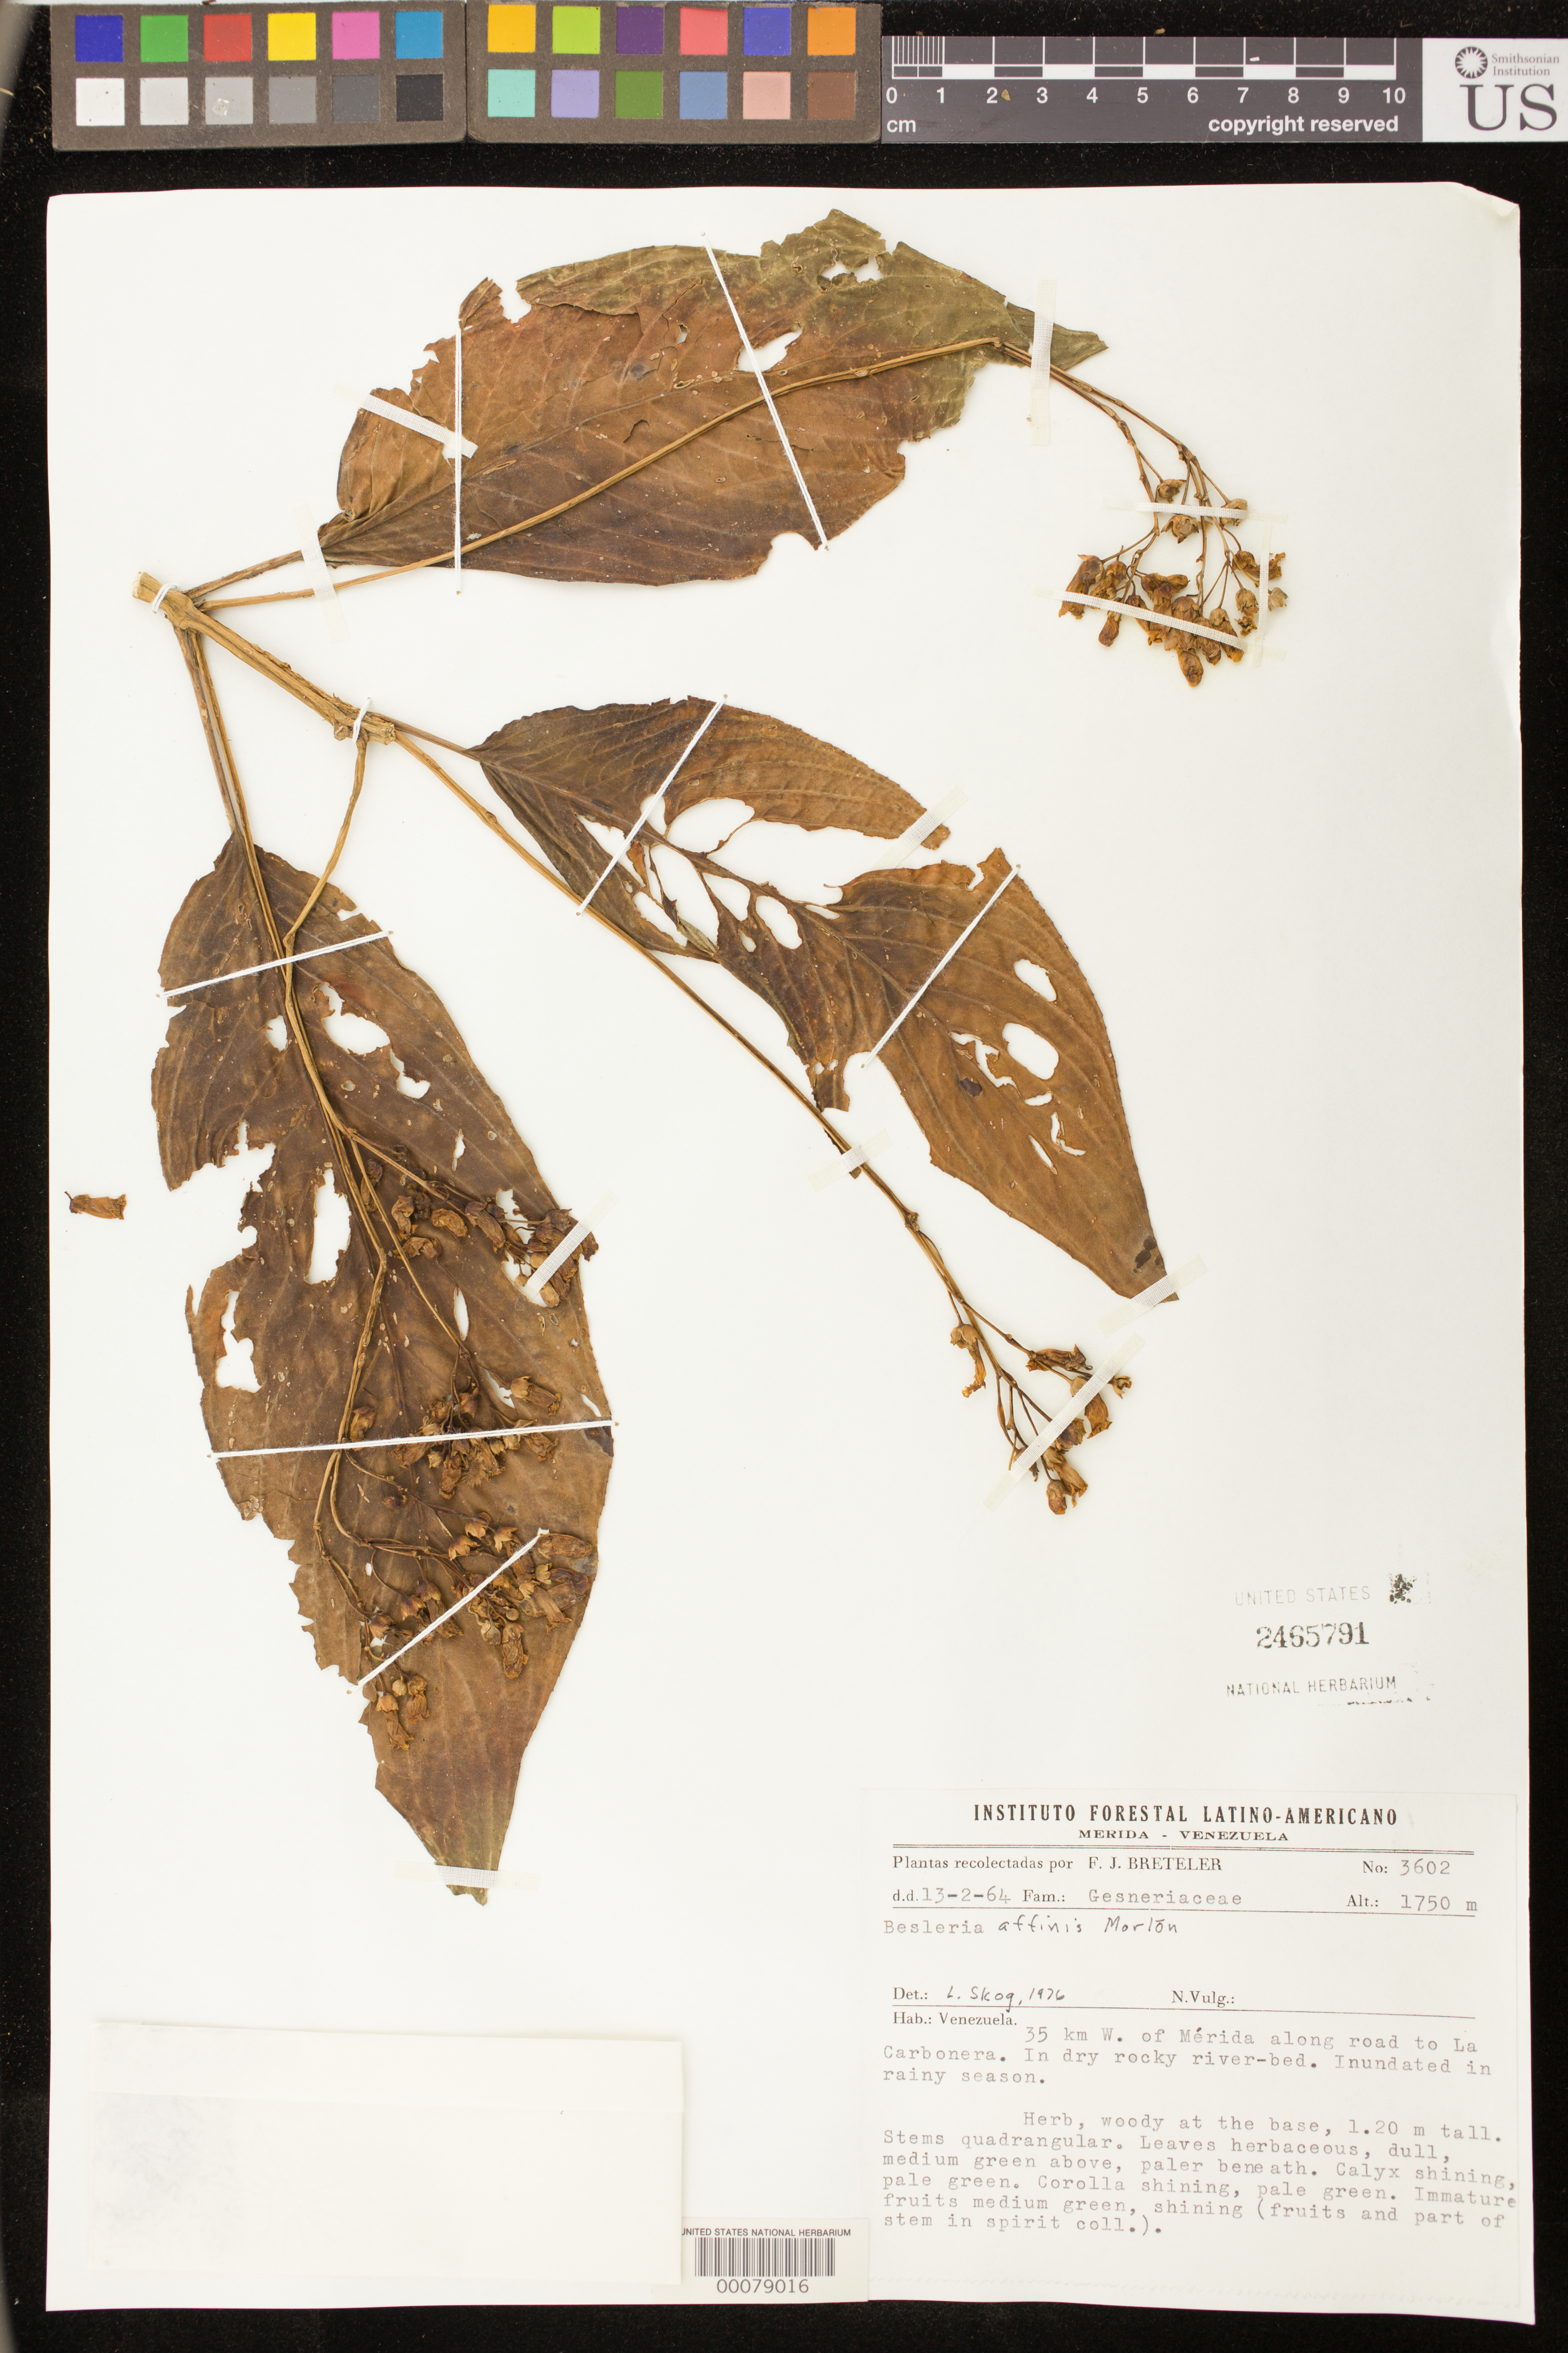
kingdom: Plantae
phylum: Tracheophyta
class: Magnoliopsida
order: Lamiales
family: Gesneriaceae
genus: Besleria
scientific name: Besleria affinis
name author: C.V. Morton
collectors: F. J. Breteler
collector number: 3602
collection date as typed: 13 Feb 1964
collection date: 1964-02-13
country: Venezuela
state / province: Mérida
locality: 35 km W of Merida along road to La Carbonera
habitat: In dry rocky river-bed, inundated in rainy season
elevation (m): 1750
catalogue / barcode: US 2465791